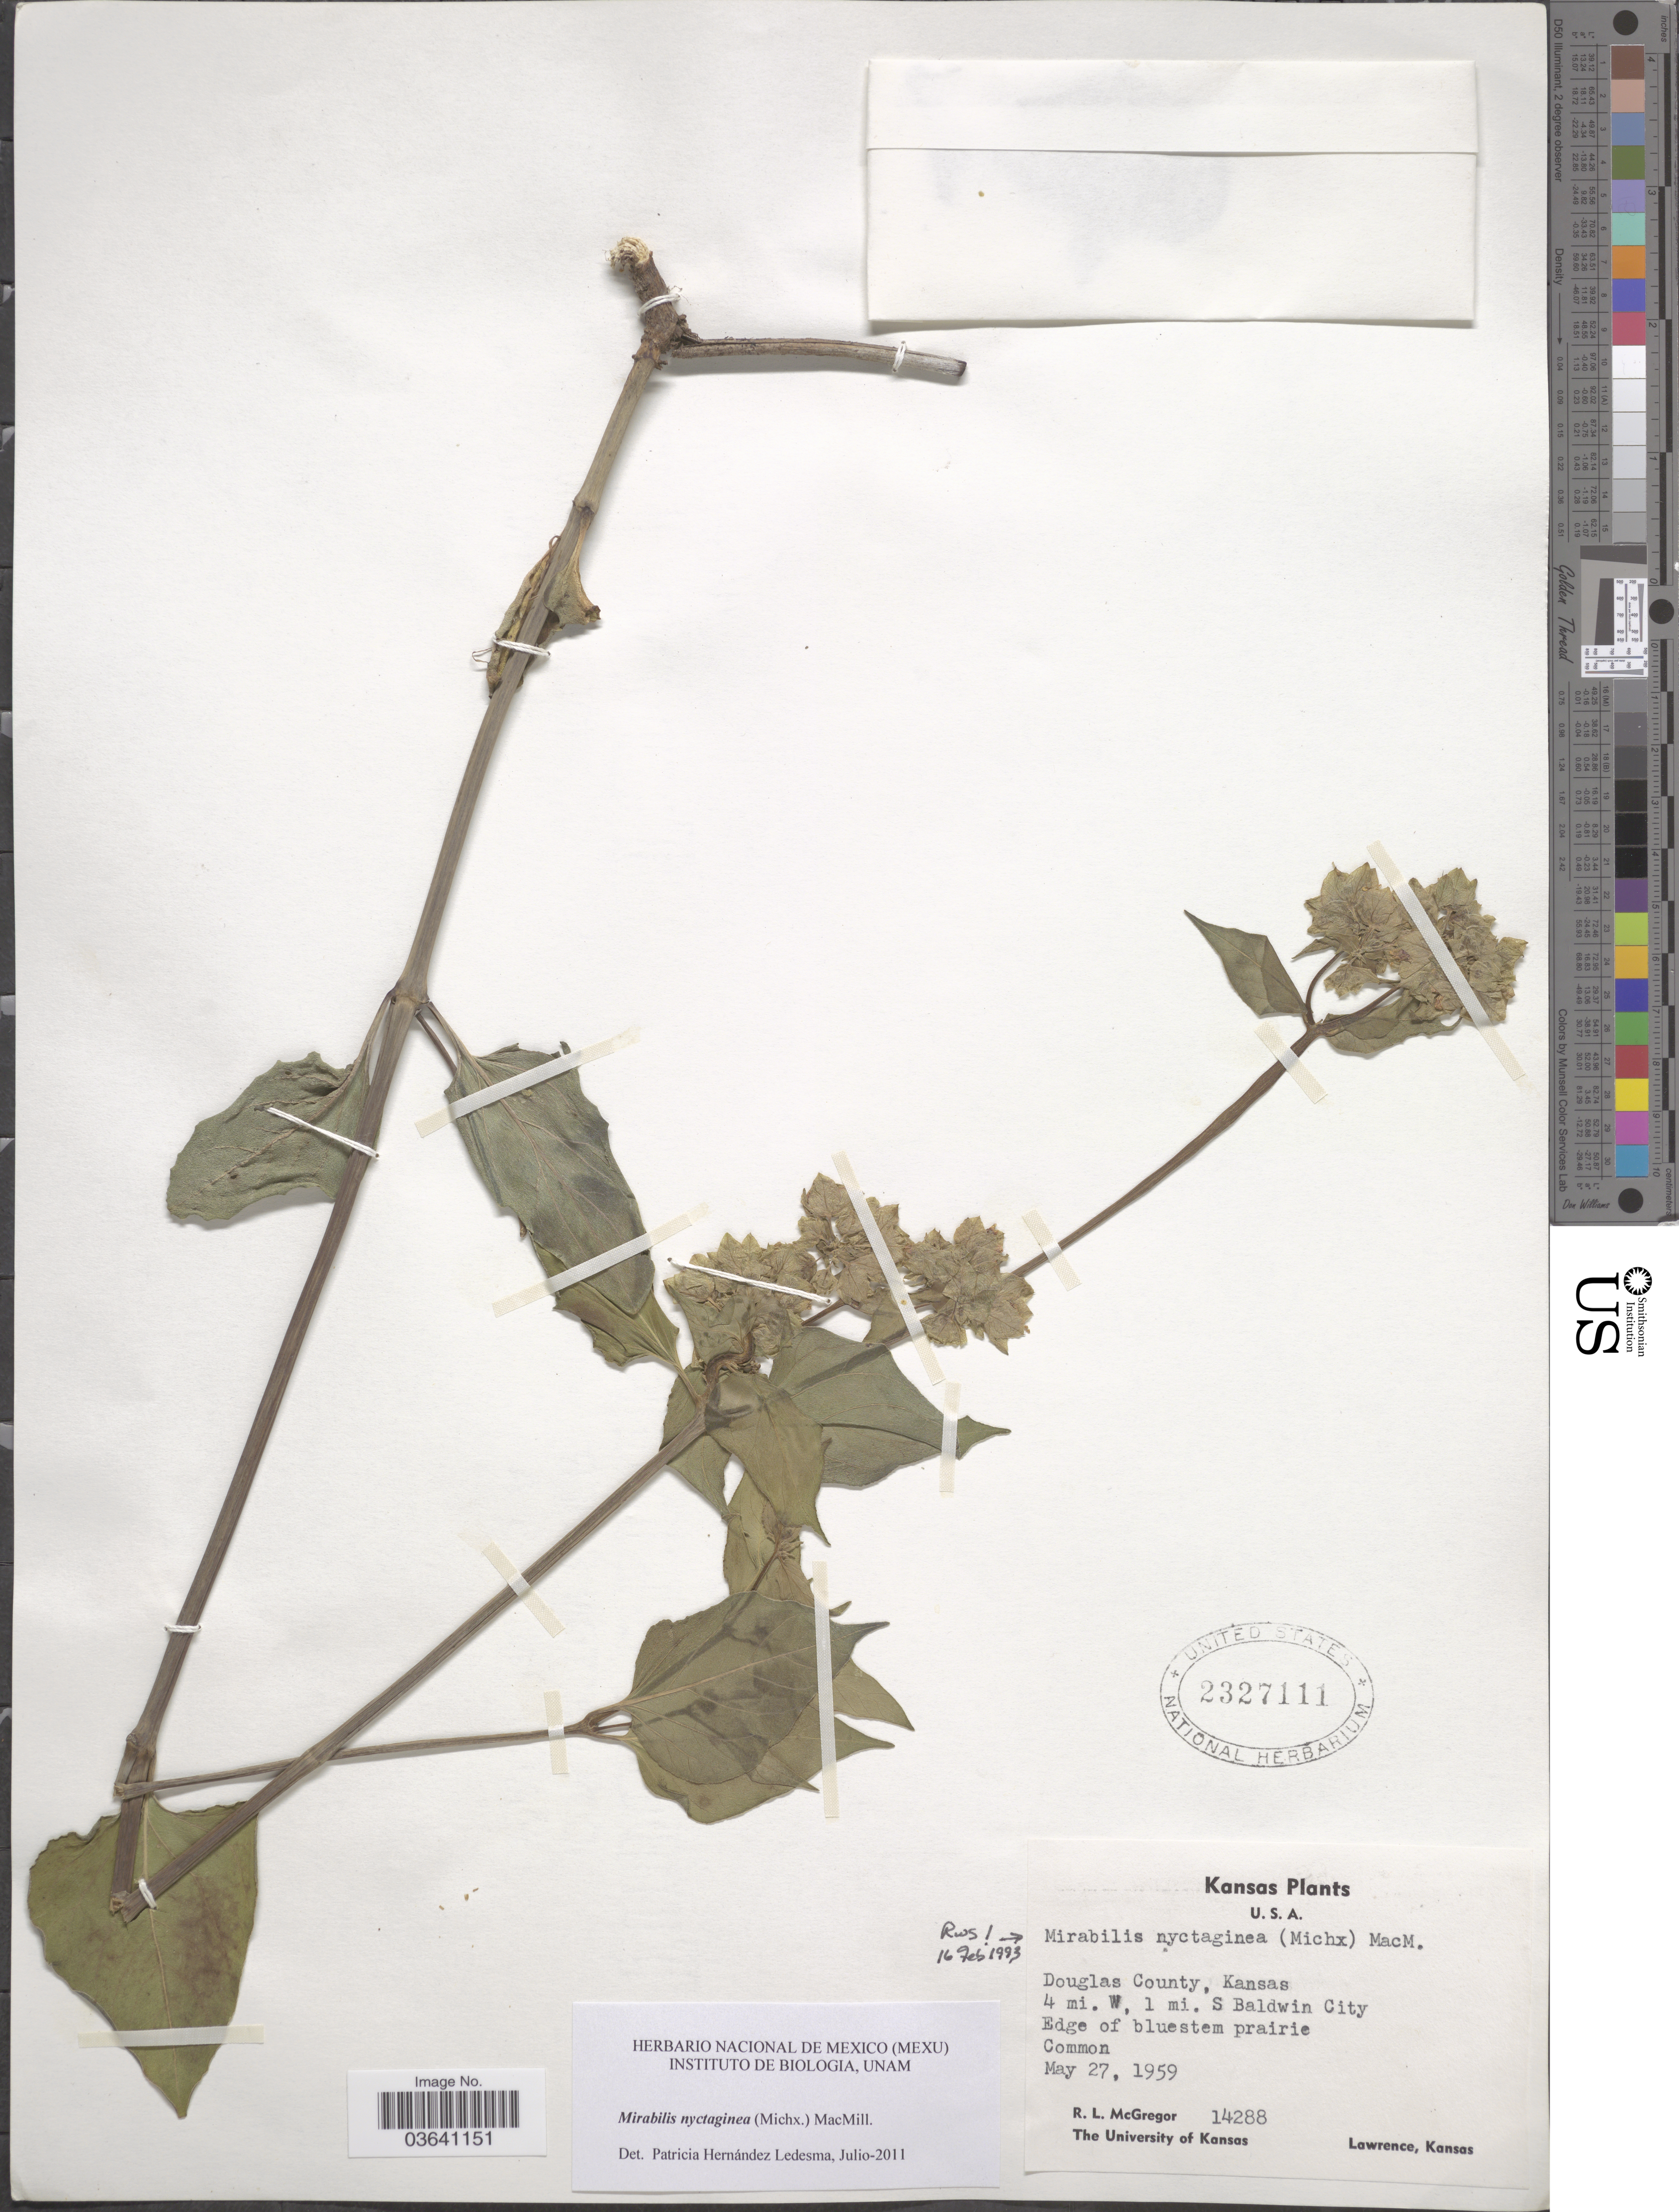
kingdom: Plantae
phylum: Tracheophyta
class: Magnoliopsida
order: Caryophyllales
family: Nyctaginaceae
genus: Mirabilis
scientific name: Mirabilis nyctaginea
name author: (Michx.) MacMill.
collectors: R. McGregor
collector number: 14288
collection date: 1959-05-27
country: United States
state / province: Kansas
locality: Douglas County. 4 mi. W, 1 mi. S Baldwin City.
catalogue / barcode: US 2327111